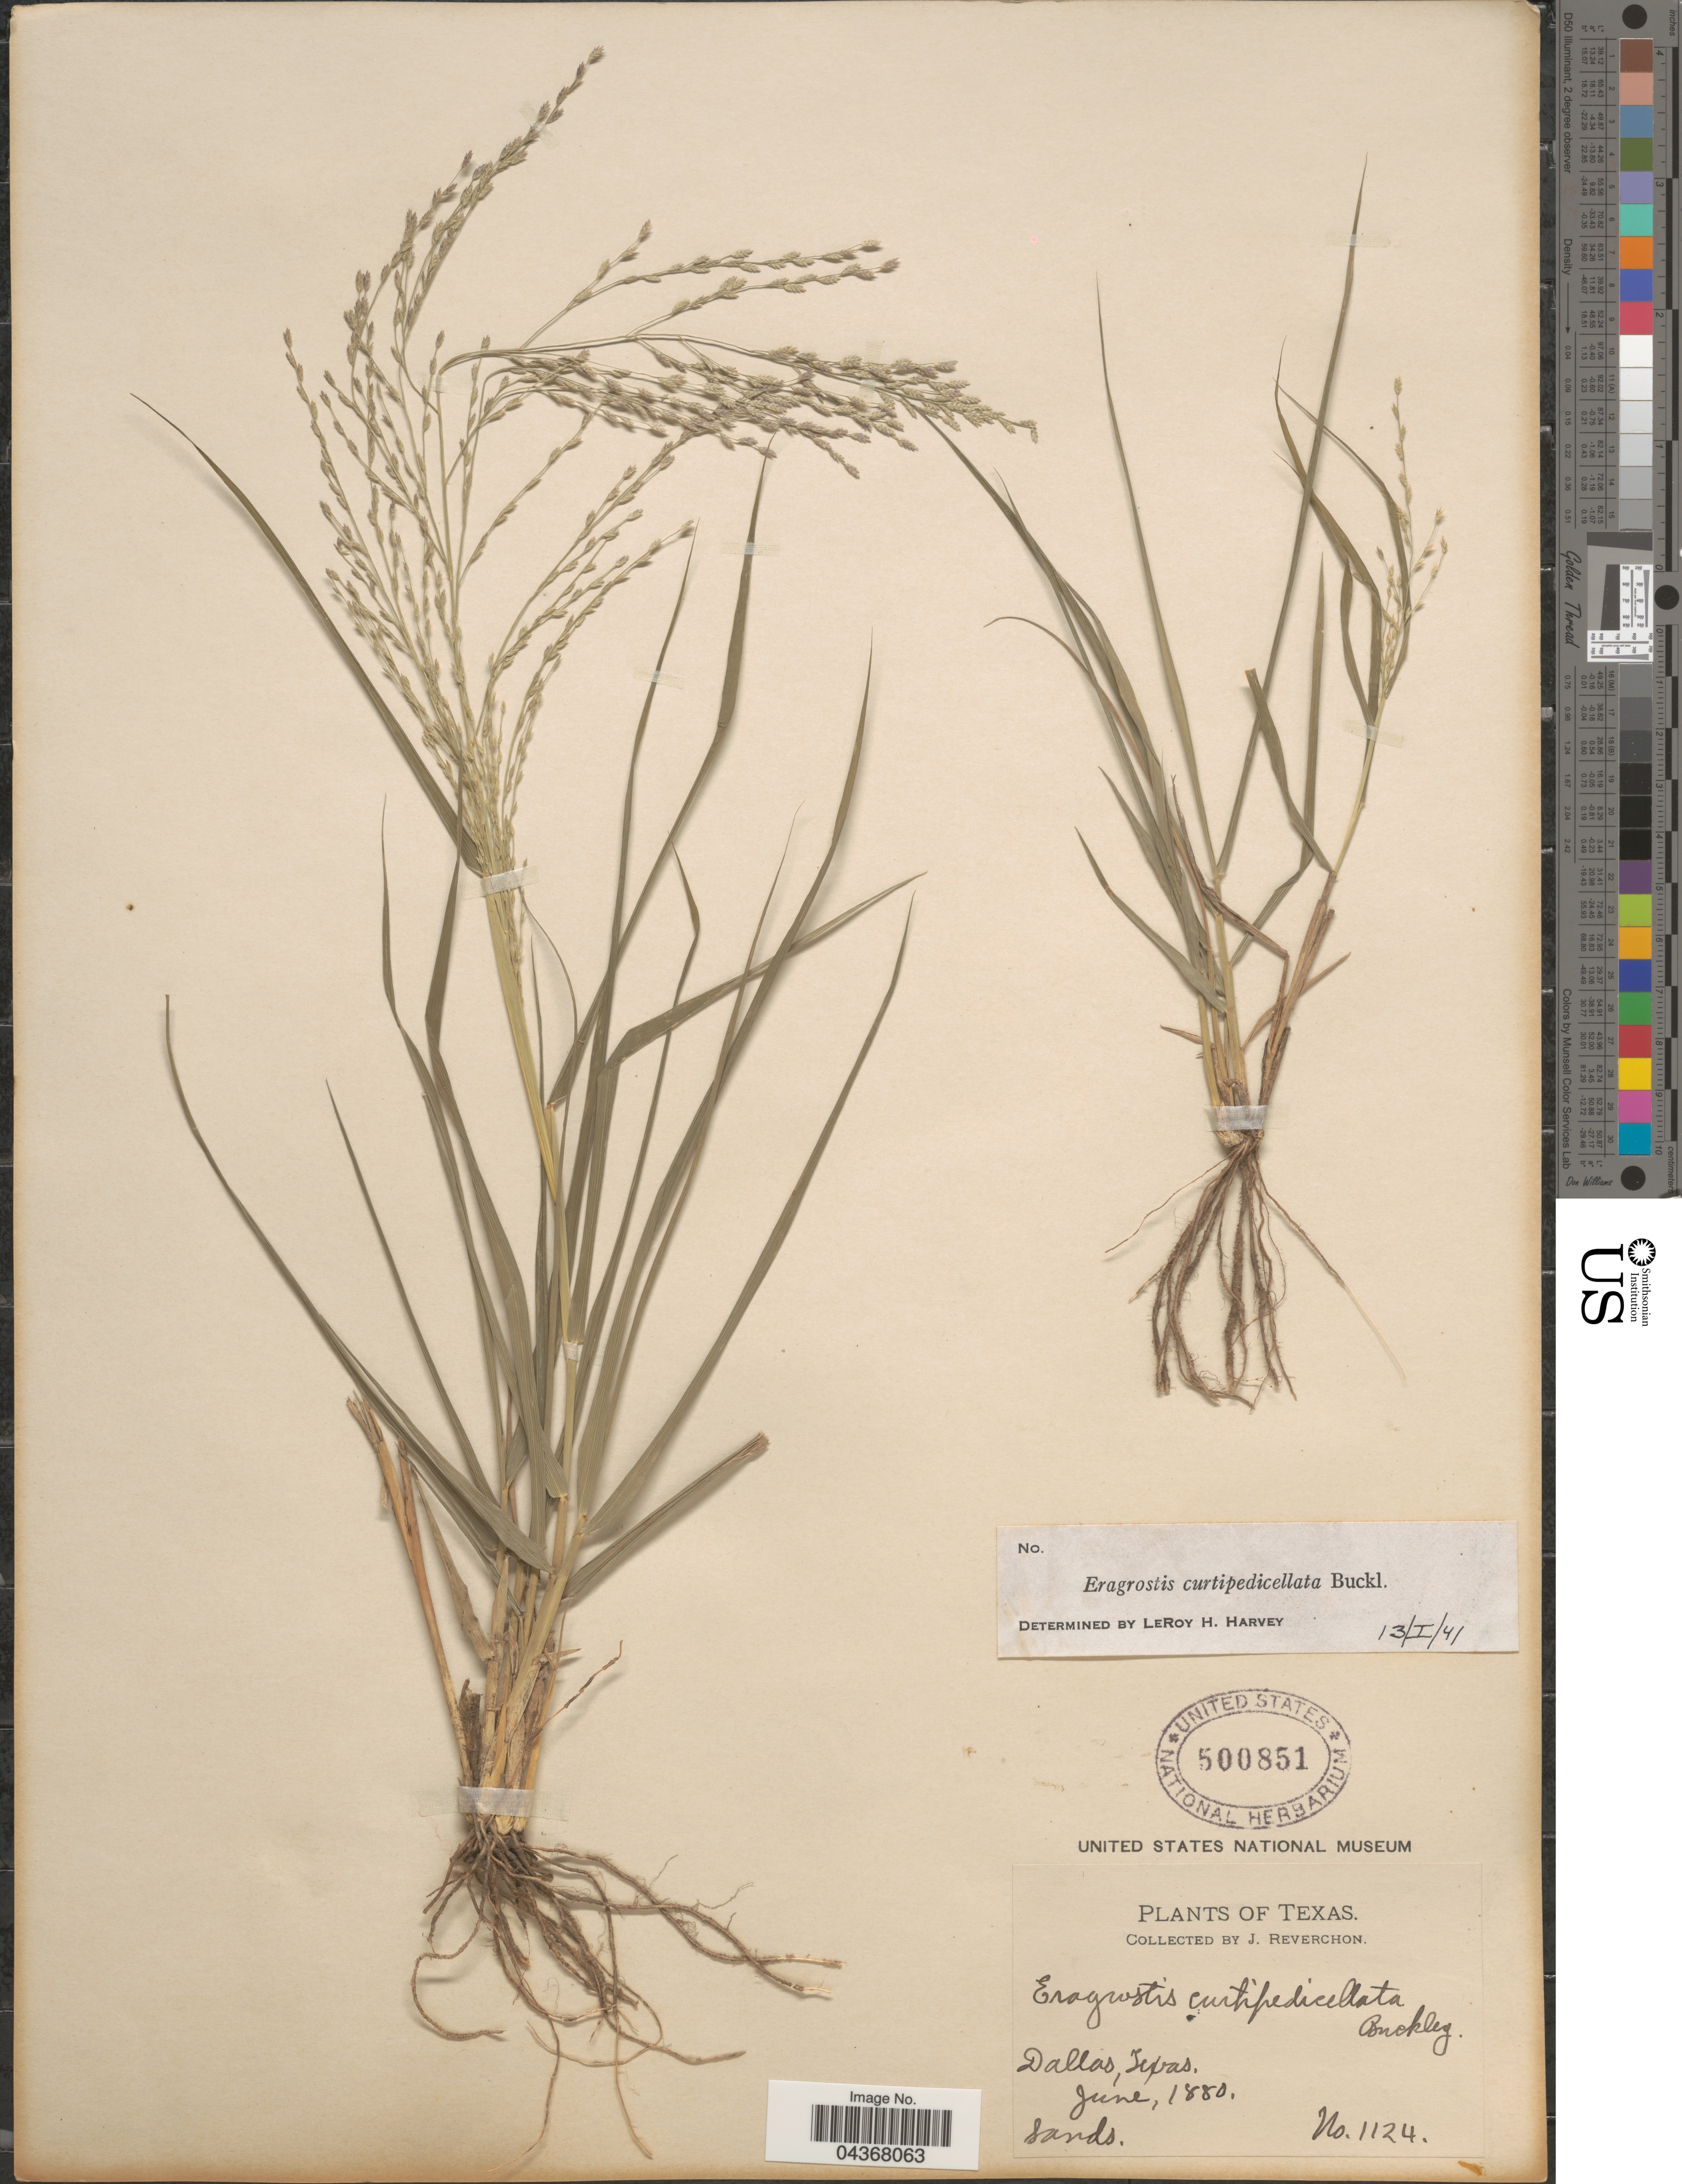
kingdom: Plantae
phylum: Tracheophyta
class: Liliopsida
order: Poales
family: Poaceae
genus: Eragrostis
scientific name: Eragrostis curtipedicellata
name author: Buckley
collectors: J. Reverchon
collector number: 1124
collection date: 1880-06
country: United States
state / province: Texas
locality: Dallas.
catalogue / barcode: US 500851